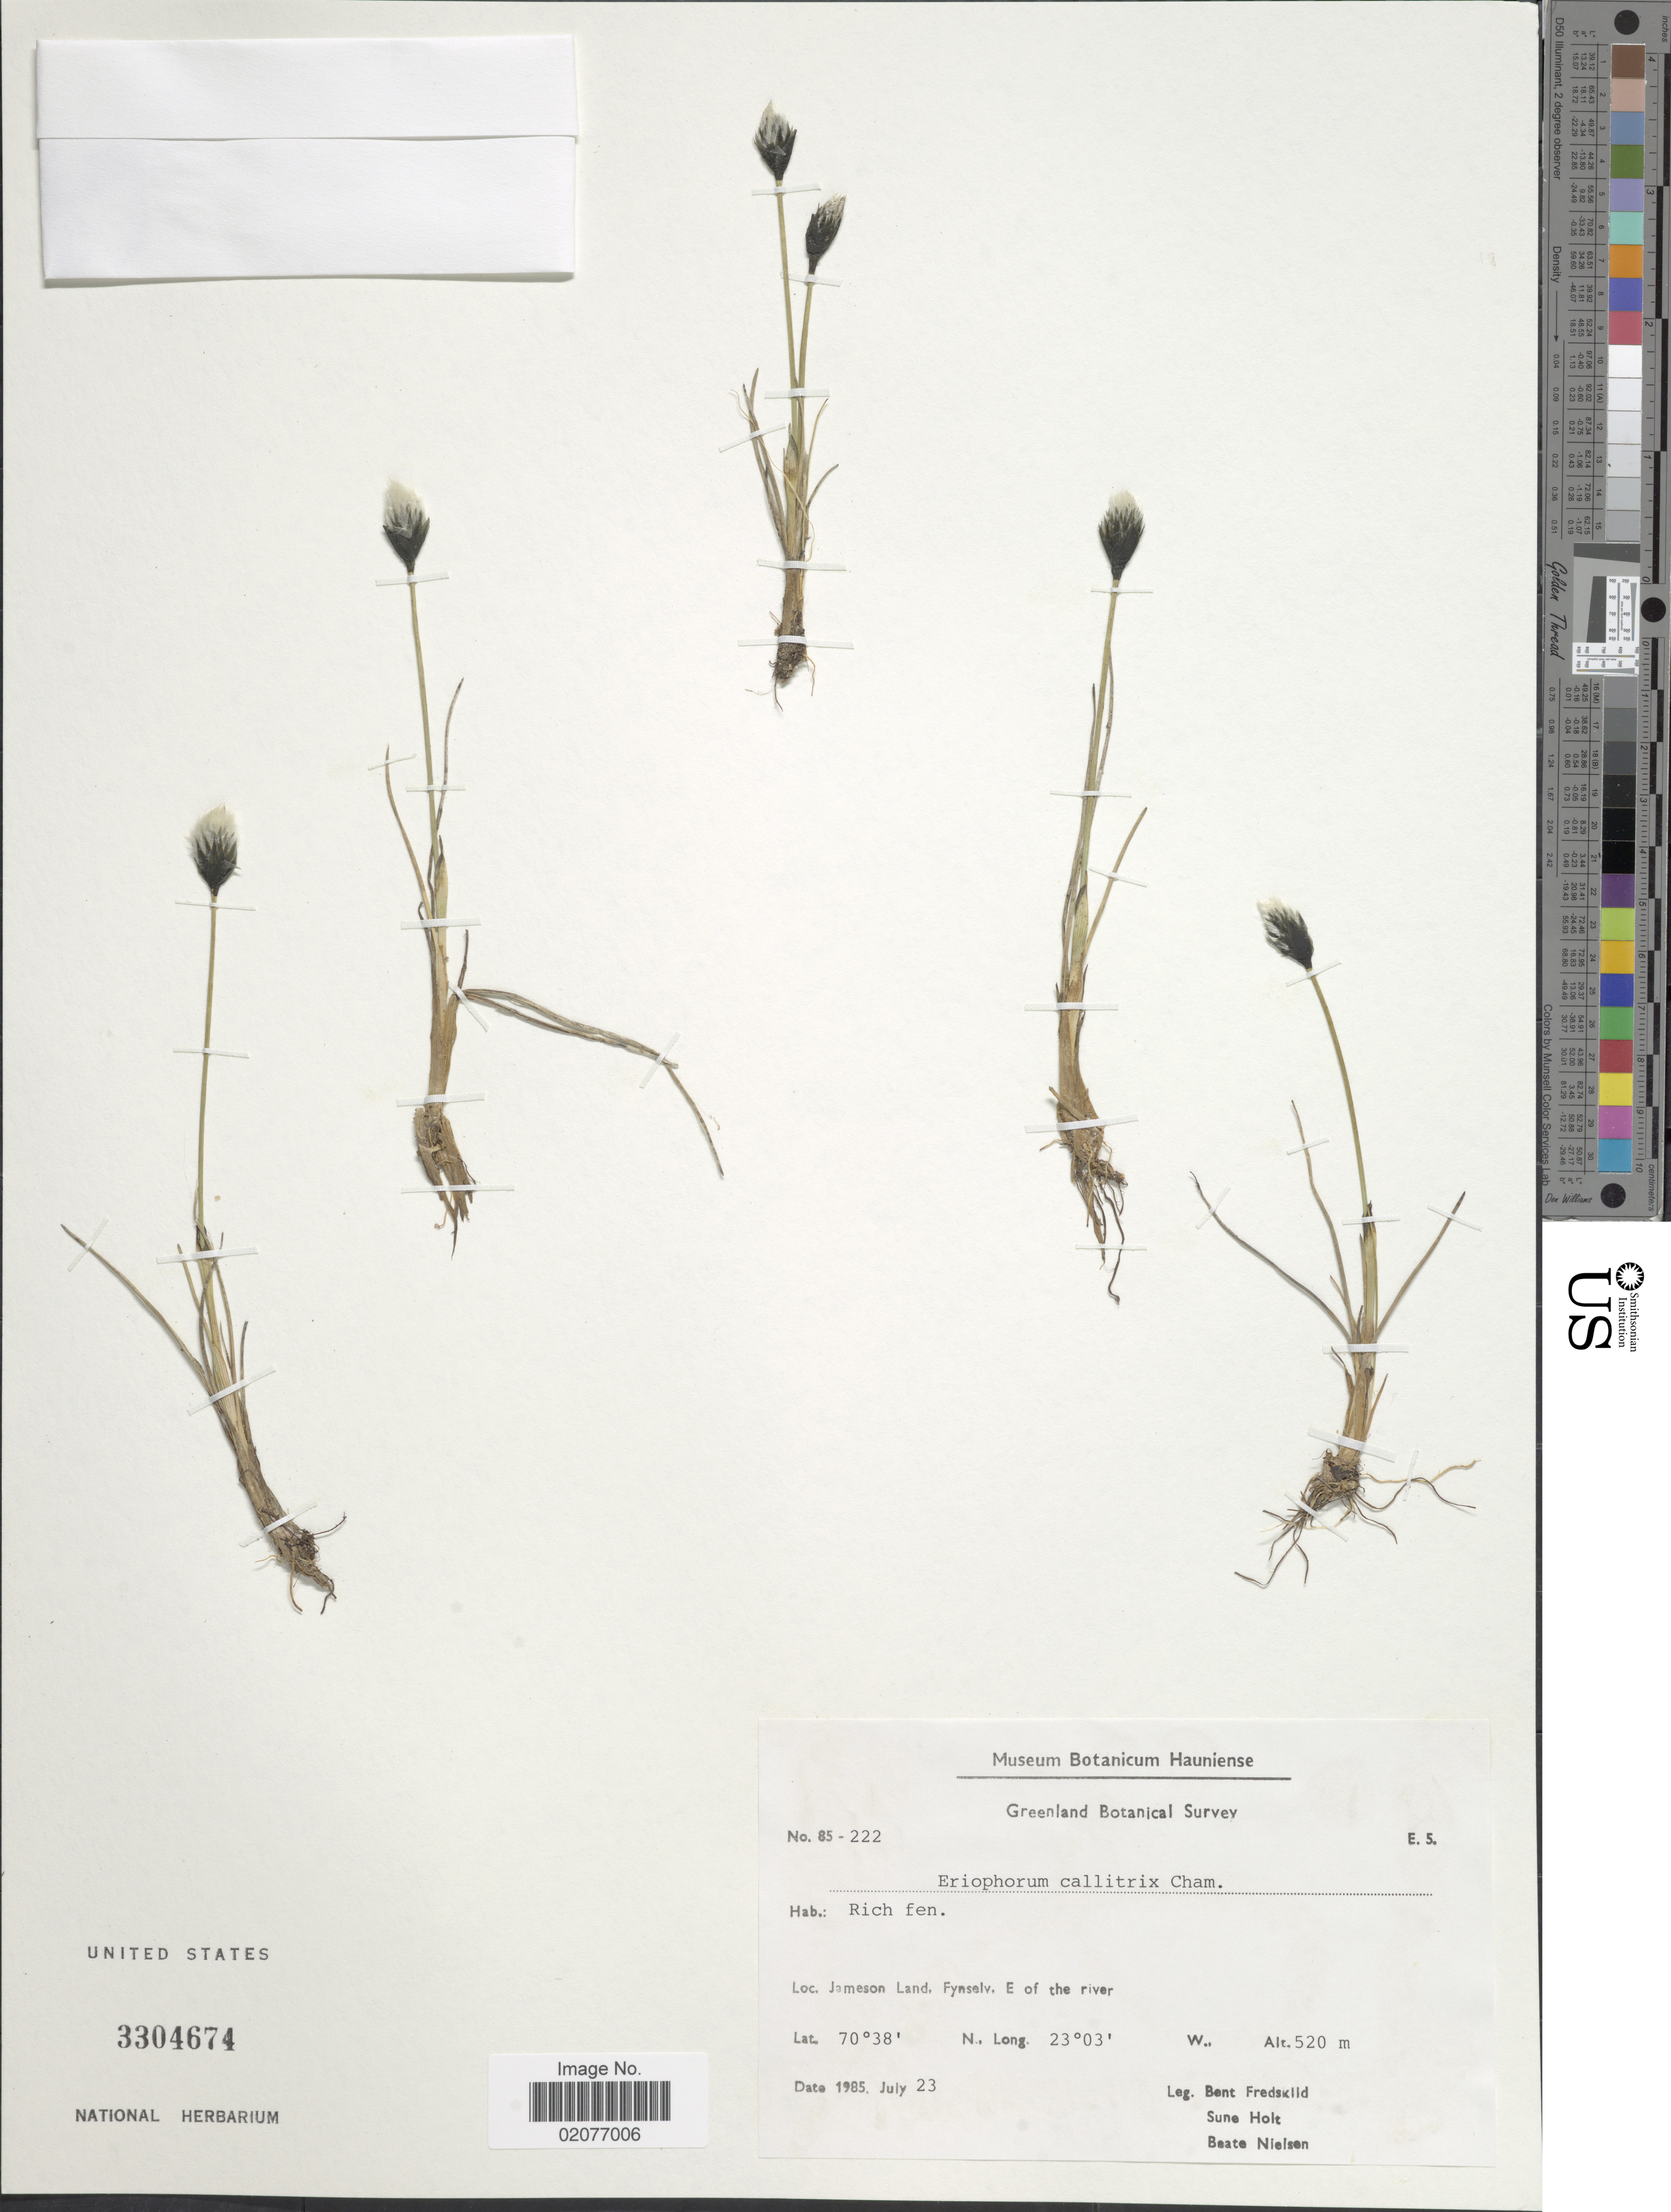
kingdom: Plantae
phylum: Tracheophyta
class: Liliopsida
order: Poales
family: Cyperaceae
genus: Eriophorum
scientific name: Eriophorum callitrix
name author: Cham. ex C.A. Mey.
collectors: B. Fredskild, S. Holt & B. Nielsen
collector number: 85-222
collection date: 1985-07-23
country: Greenland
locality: Jameson Land, Fynselv, E of the river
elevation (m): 520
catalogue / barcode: US 3304674